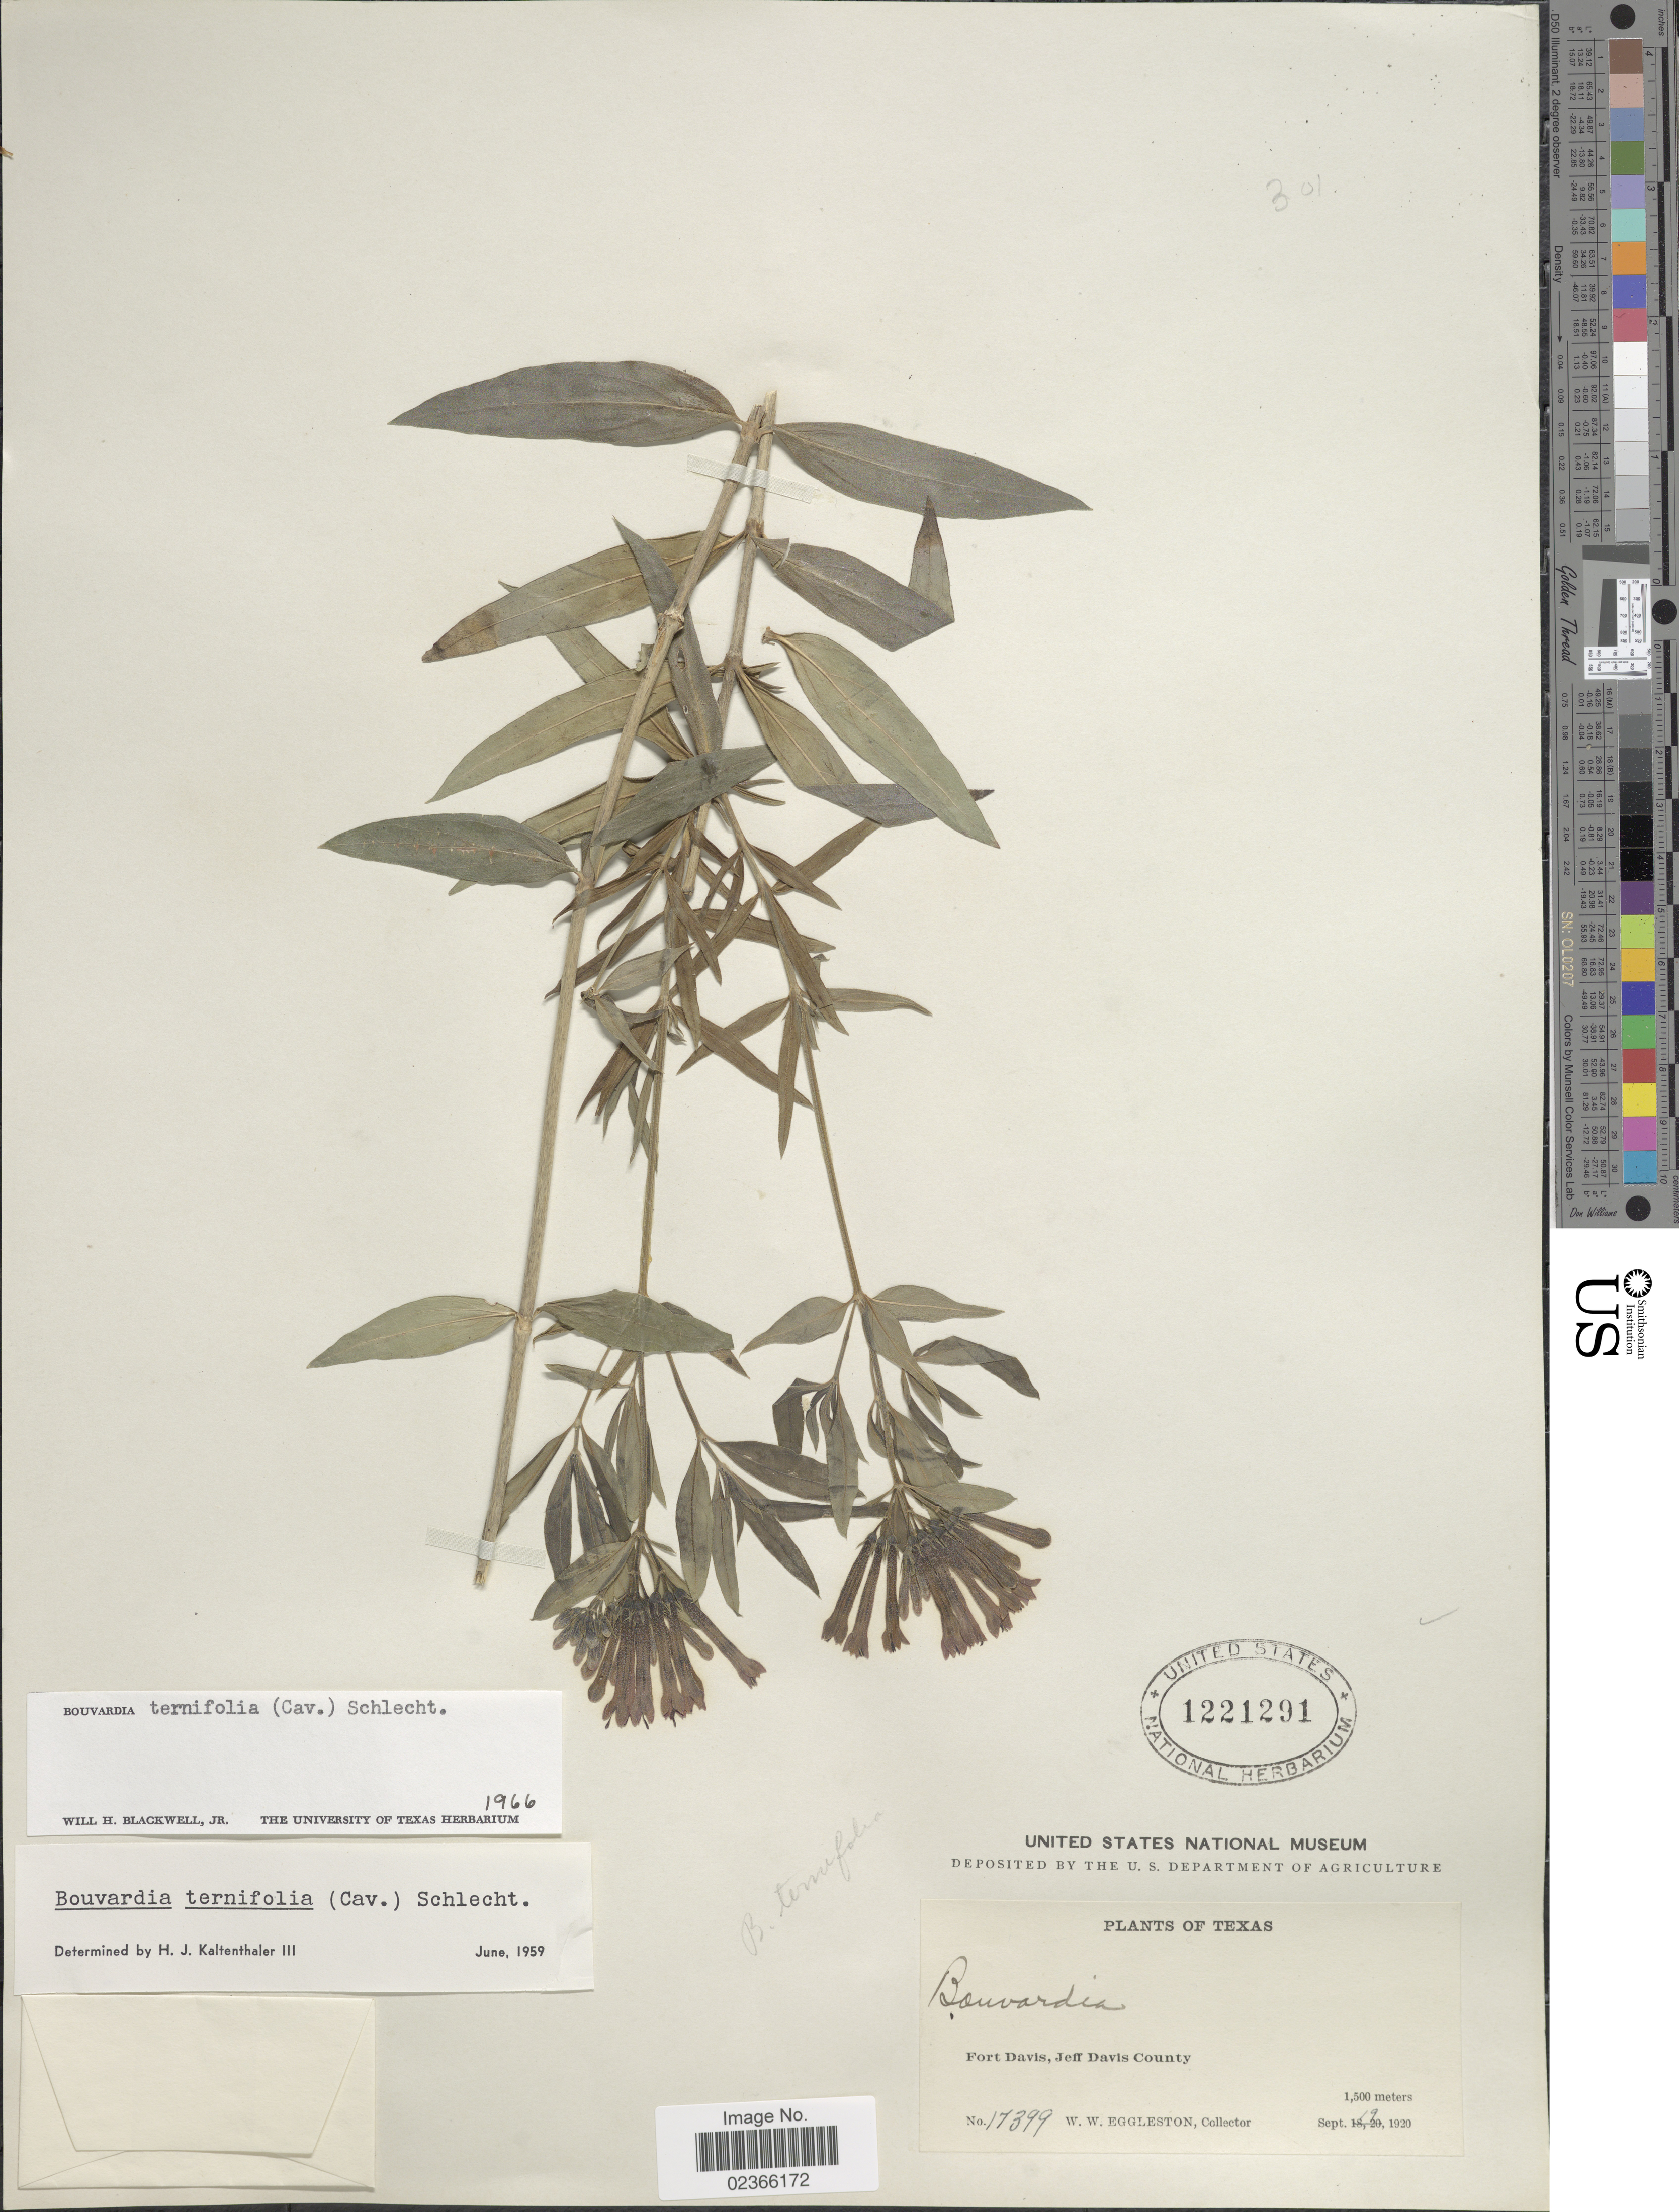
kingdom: Plantae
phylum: Tracheophyta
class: Magnoliopsida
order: Gentianales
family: Rubiaceae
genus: Bouvardia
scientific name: Bouvardia ternifolia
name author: (Cav.) Schltdl.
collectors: W. W. Eggleston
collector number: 17399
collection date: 1920-09-19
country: United States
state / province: Texas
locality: Fort Davis, Jeff Davis County,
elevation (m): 1500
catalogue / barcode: US 1221291